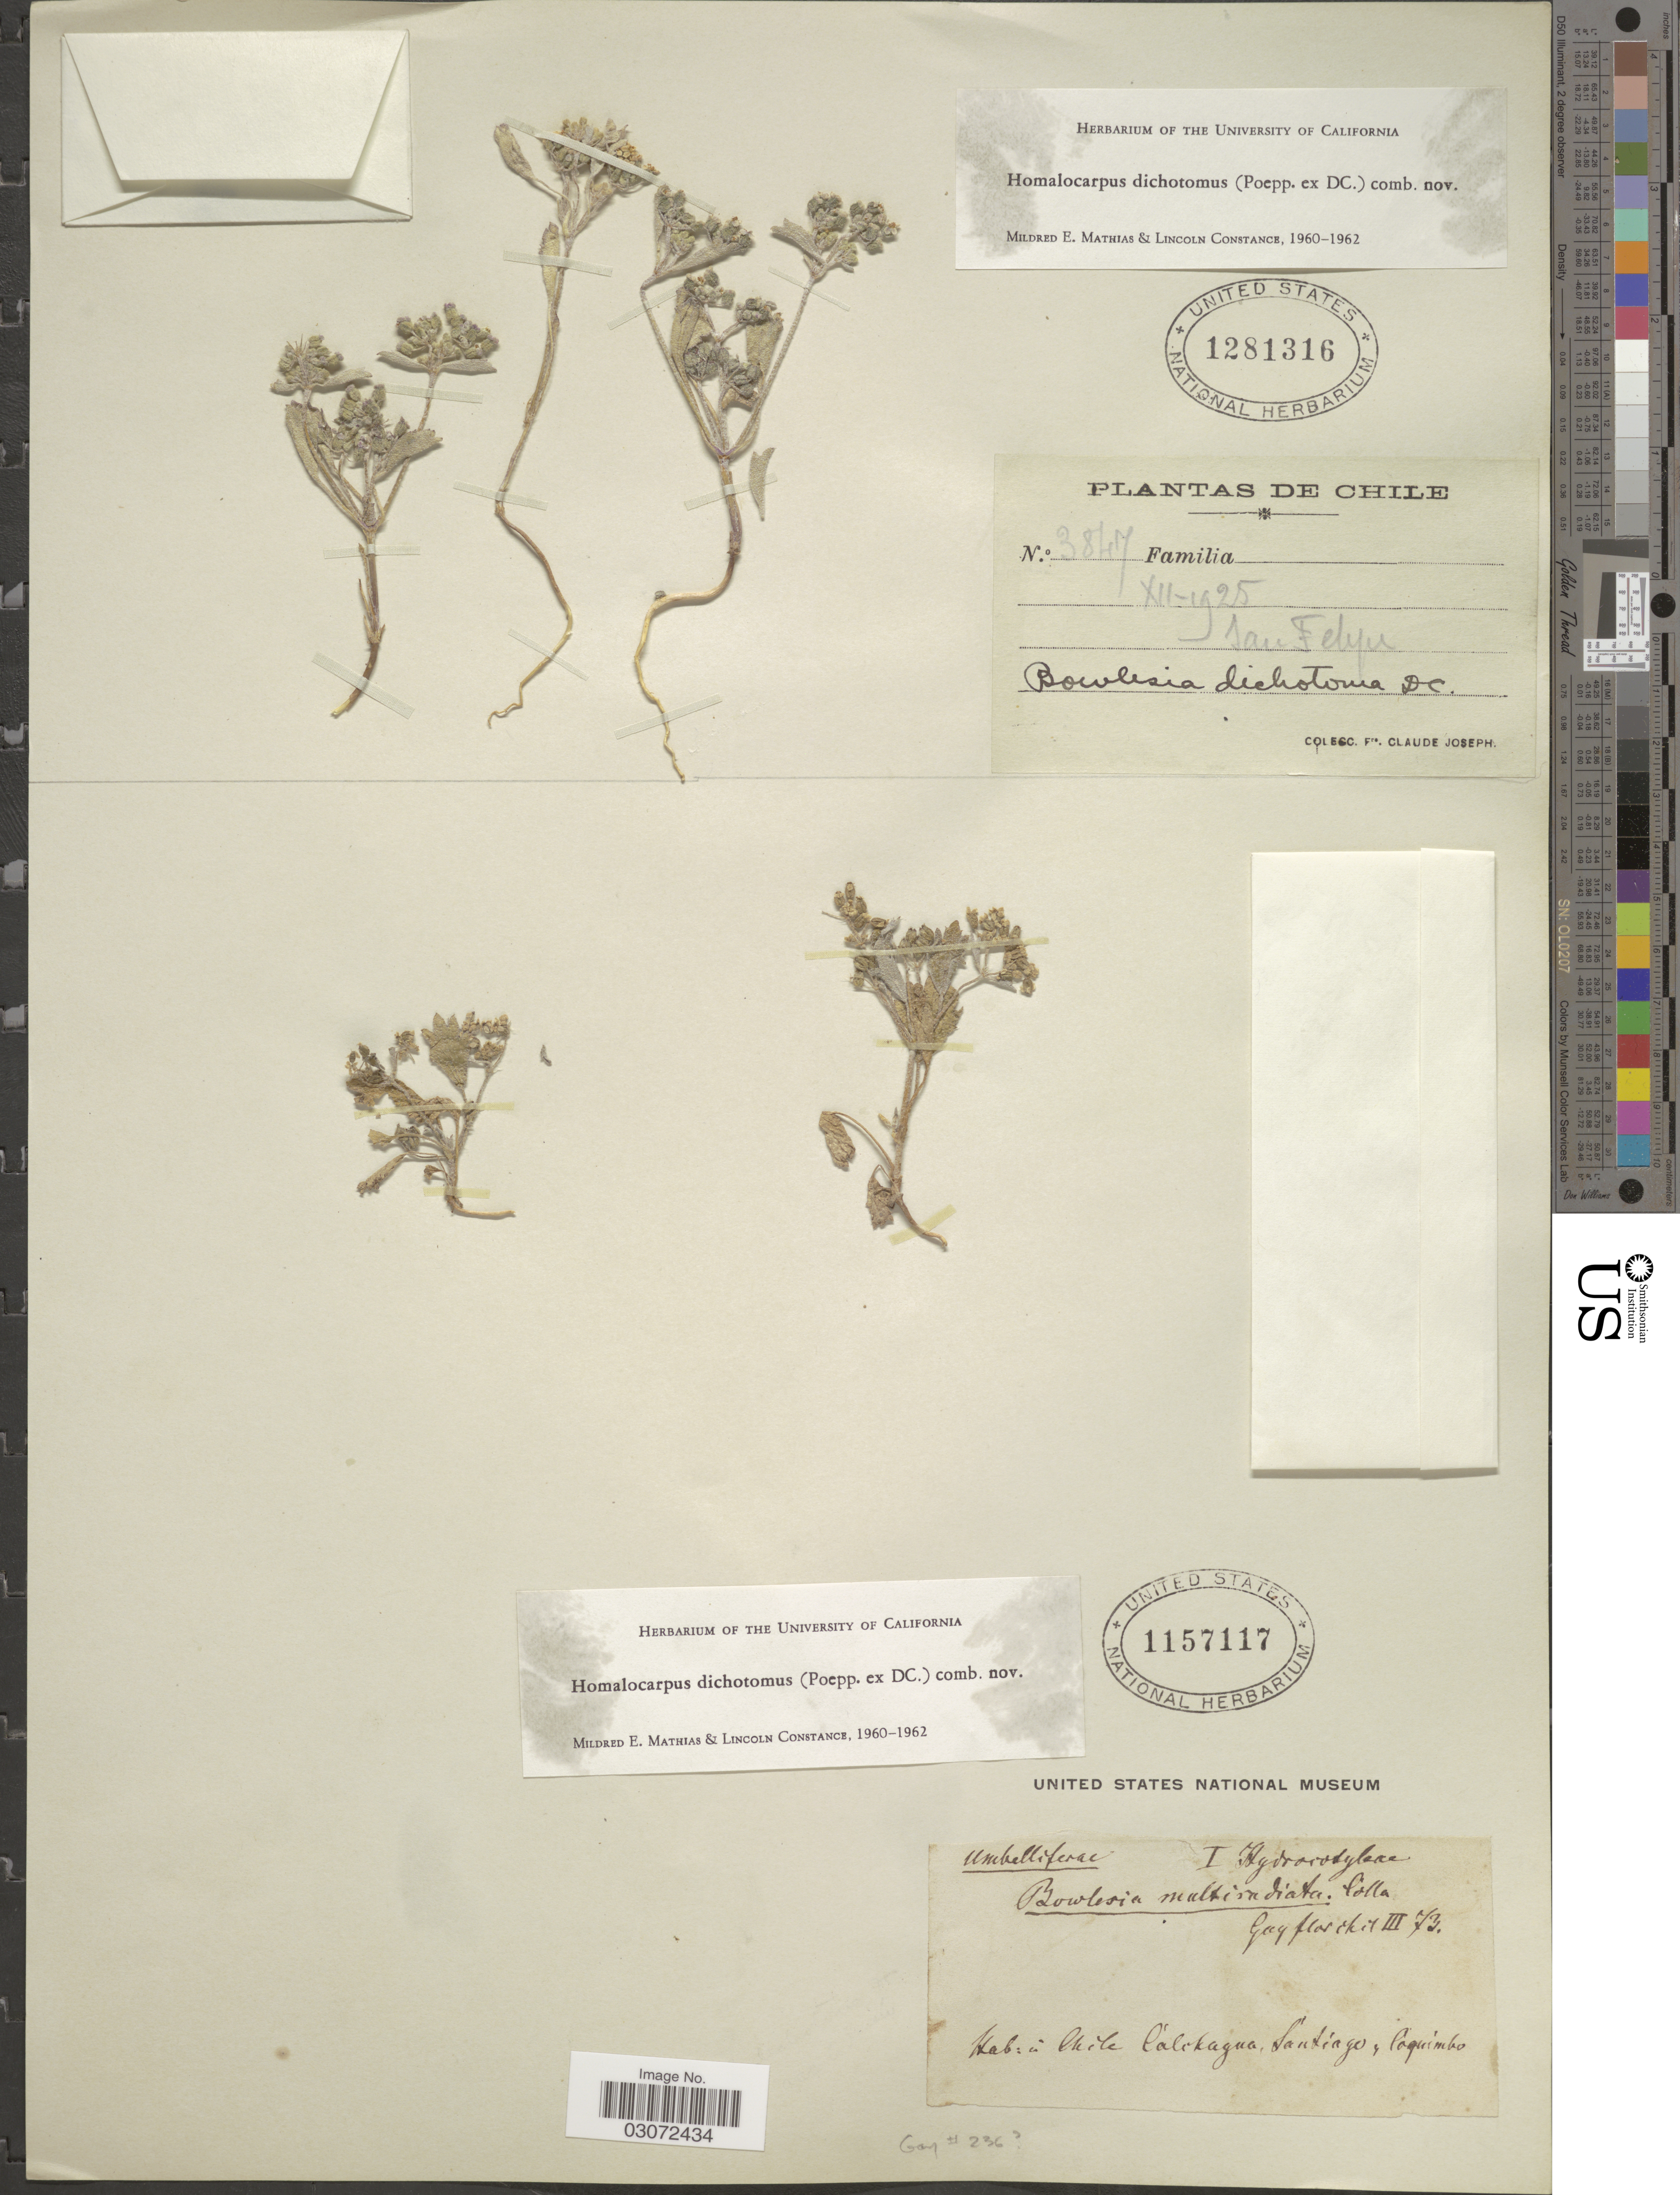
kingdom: Plantae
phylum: Tracheophyta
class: Magnoliopsida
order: Apiales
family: Apiaceae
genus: Homalocarpus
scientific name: Homalocarpus dichotomus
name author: (Poepp. ex DC.) Mathias & Constance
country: Chile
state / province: Coquimbo (IV)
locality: Chile Colchagua, Santiago, Coquimbo.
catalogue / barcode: US 1157117-2